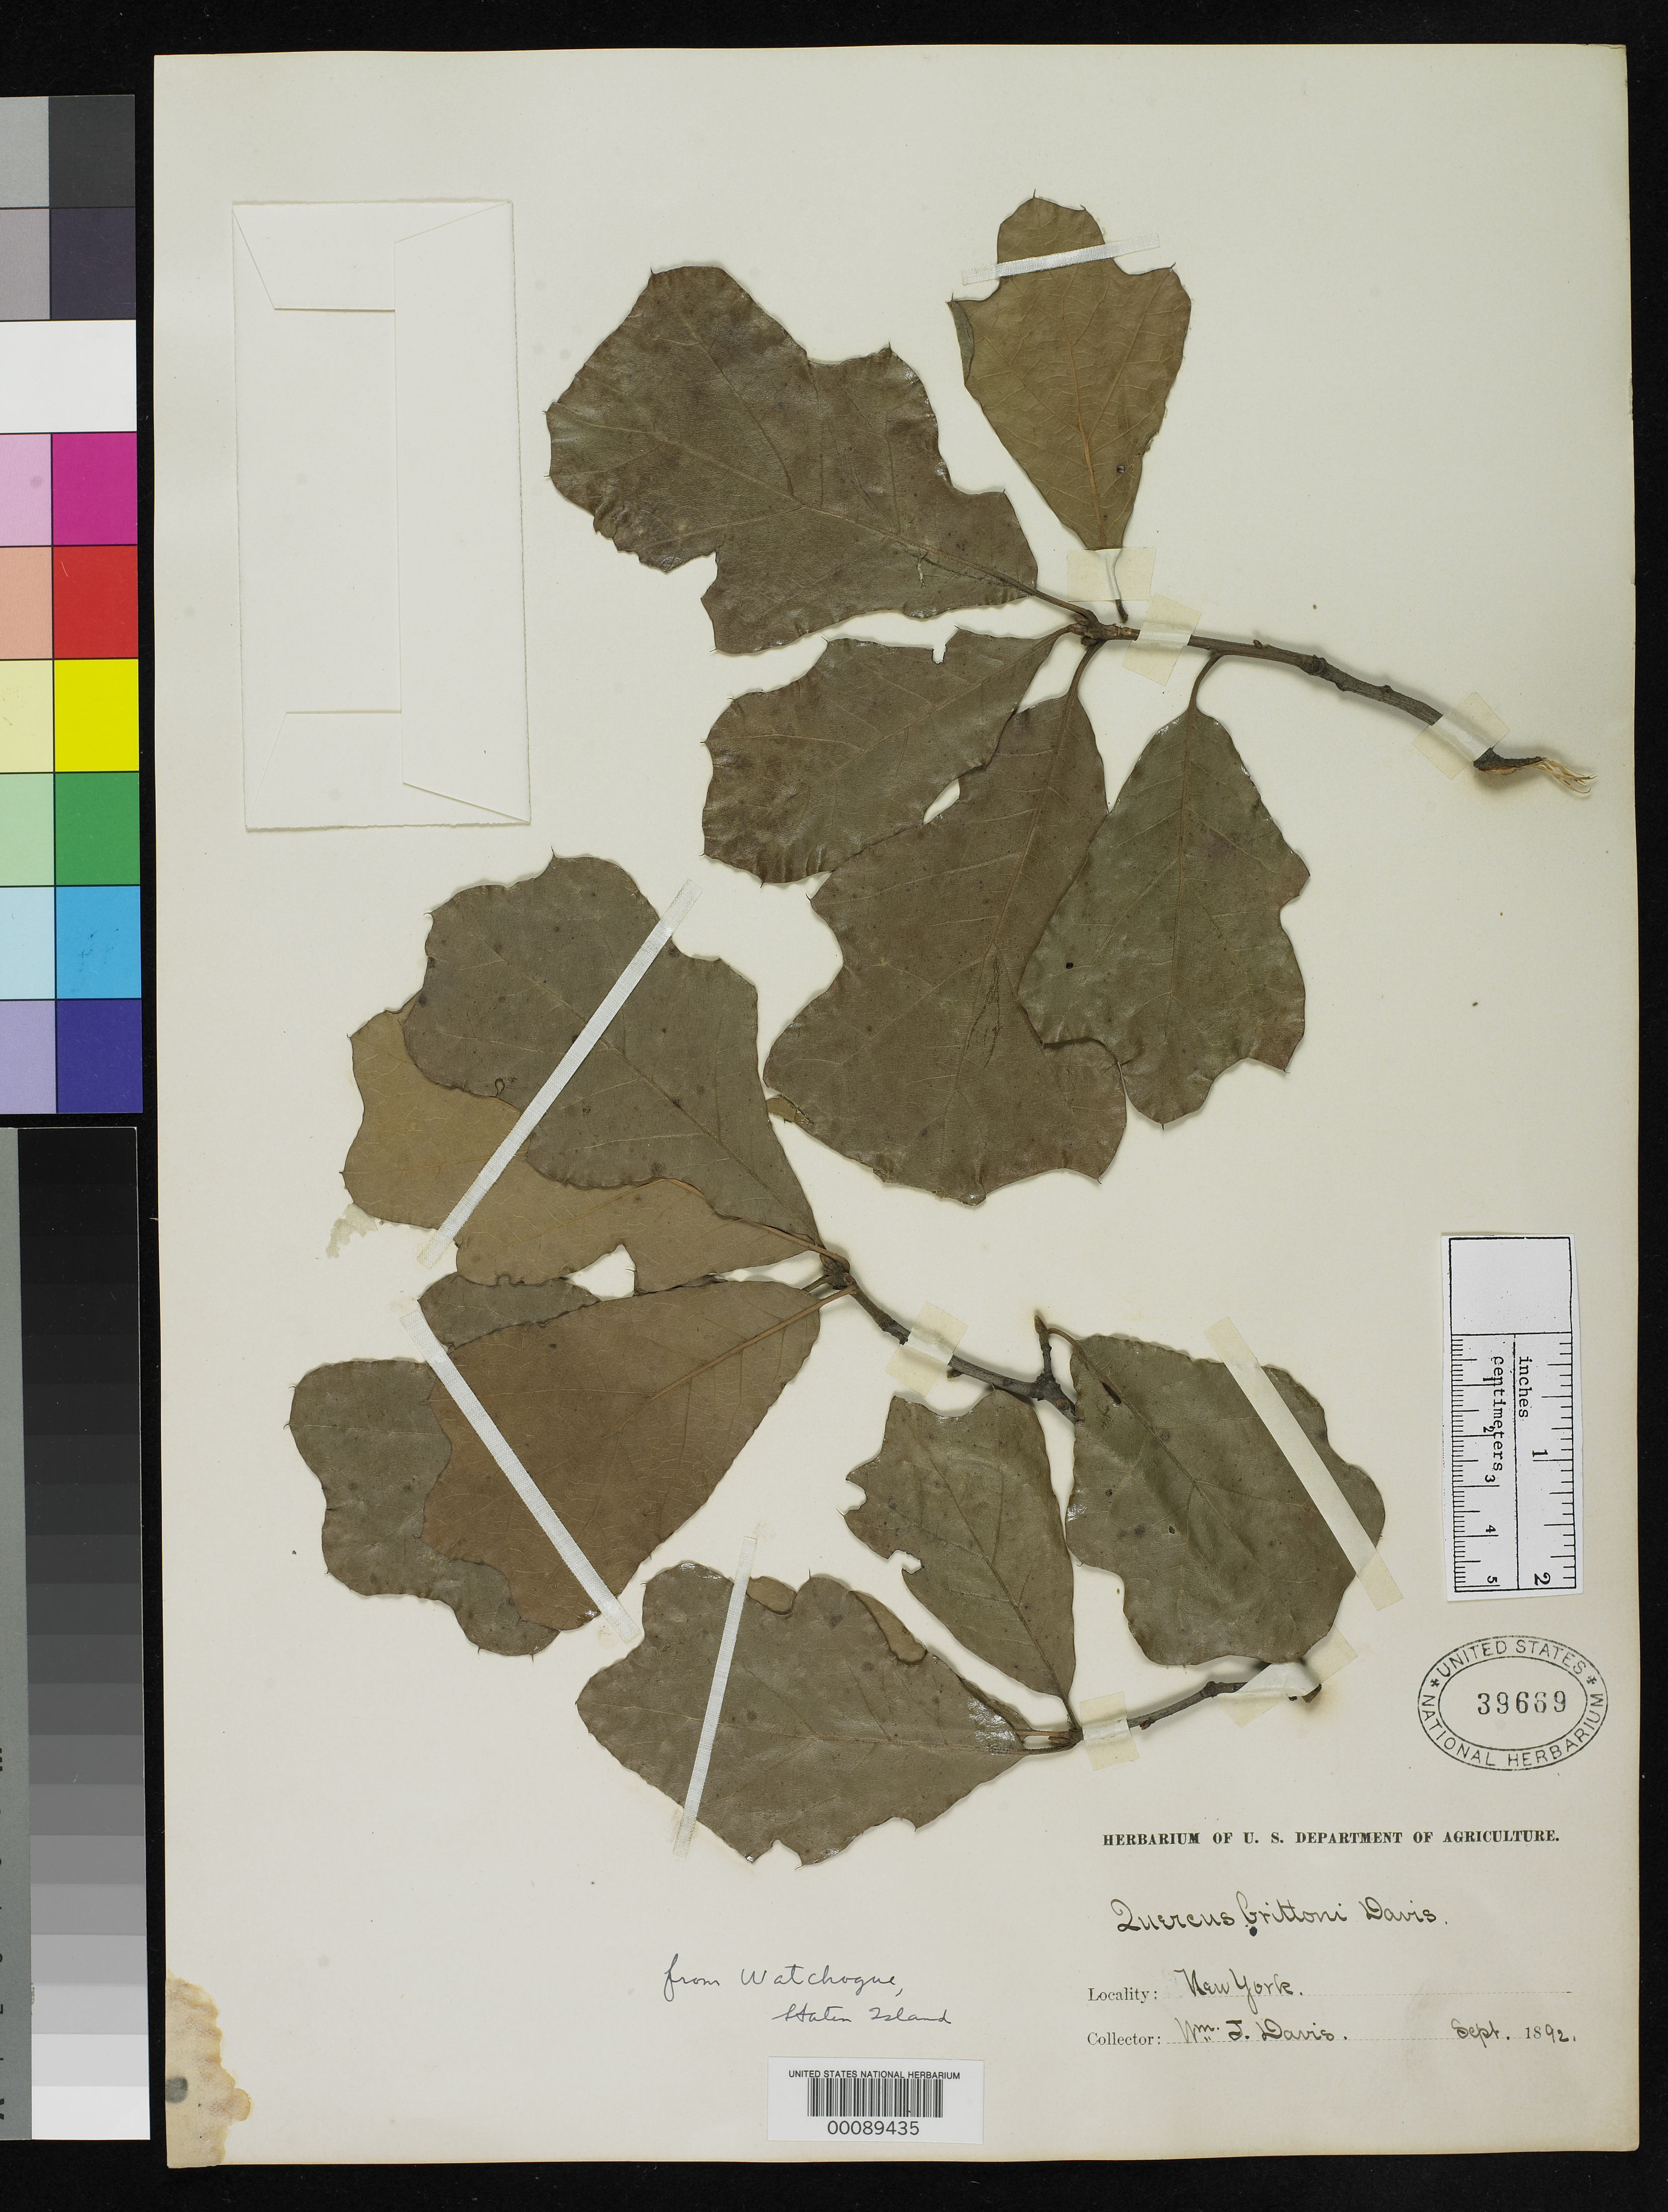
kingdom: Plantae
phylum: Tracheophyta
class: Magnoliopsida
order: Fagales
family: Fagaceae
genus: Quercus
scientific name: Quercus brittonii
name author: W.T. Davis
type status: Isotype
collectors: W. Davis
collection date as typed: Sep 1892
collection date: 1892-09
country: United States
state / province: New York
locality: Staten I.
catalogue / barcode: US 39669